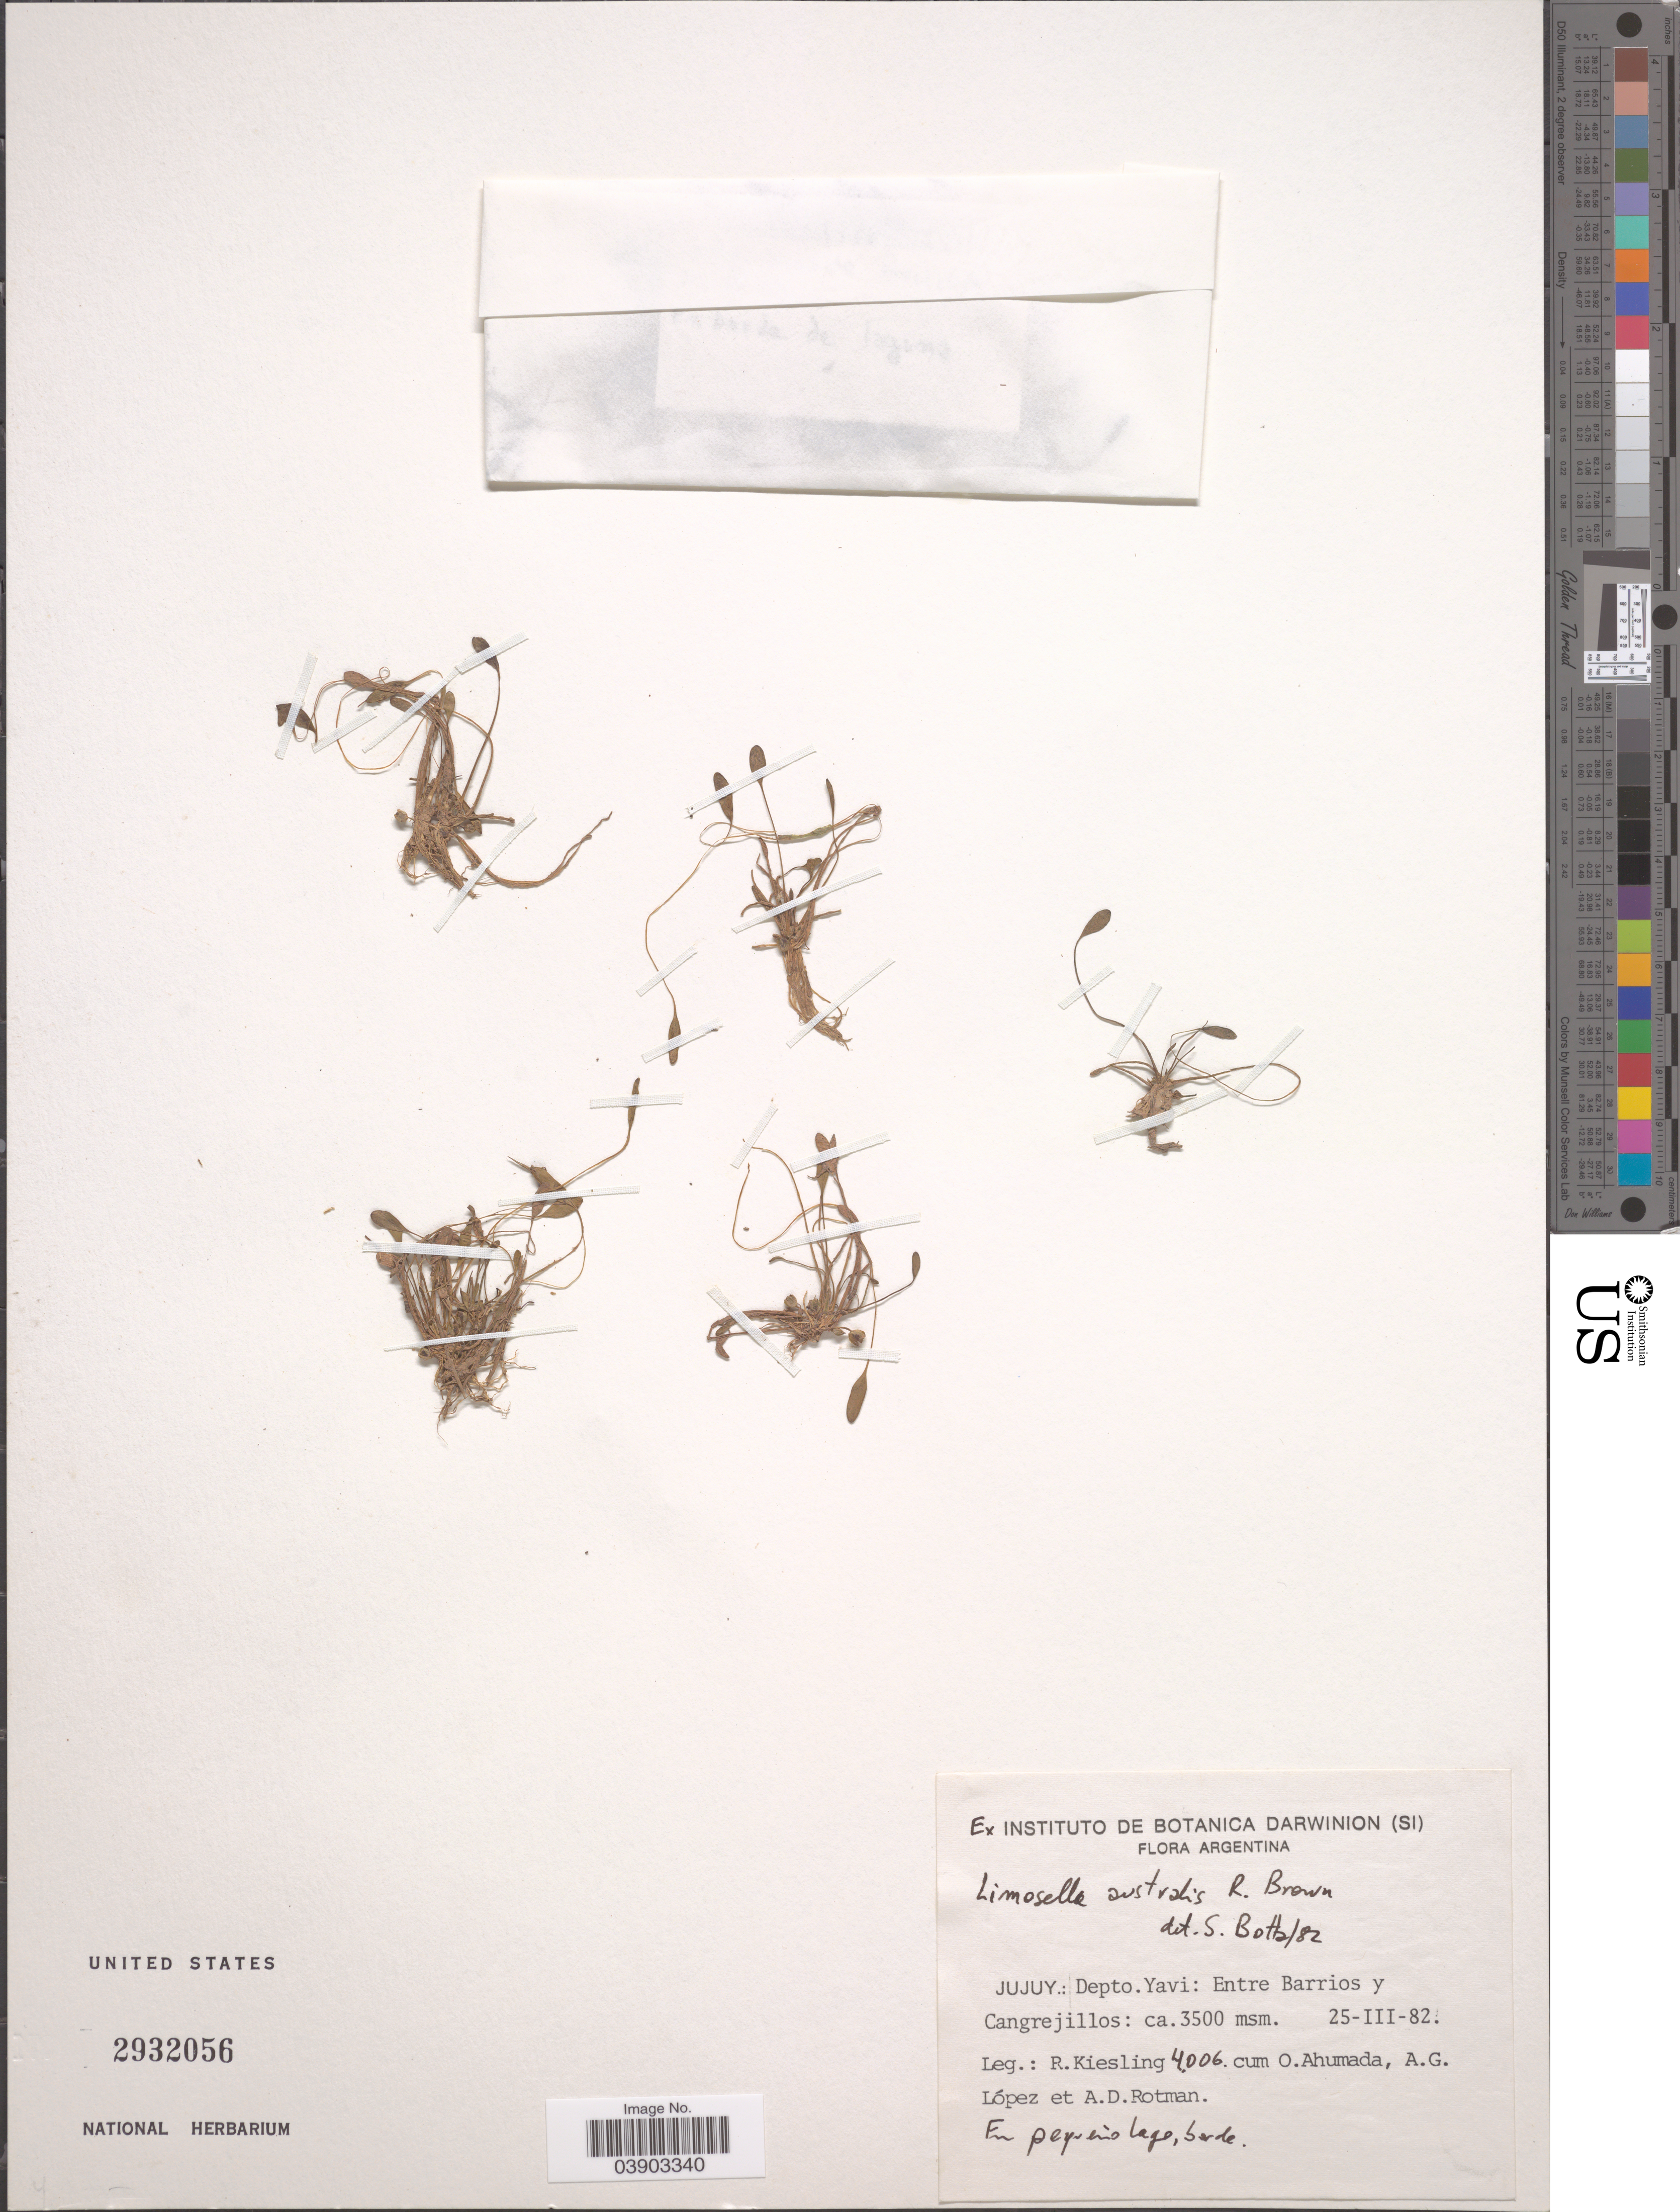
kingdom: Plantae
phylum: Tracheophyta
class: Magnoliopsida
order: Lamiales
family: Scrophulariaceae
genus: Limosella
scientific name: Limosella aquatica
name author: L.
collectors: R. Kiesling, O. Ahumada, A. G. Lopez & A. D. Rotman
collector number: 4006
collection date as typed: Transcribed d/m/y: 25/3/82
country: Argentina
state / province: Jujuy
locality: Depto. Yavi: Entre Barrios y Cangrejillos.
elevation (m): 3500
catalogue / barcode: US 2932056